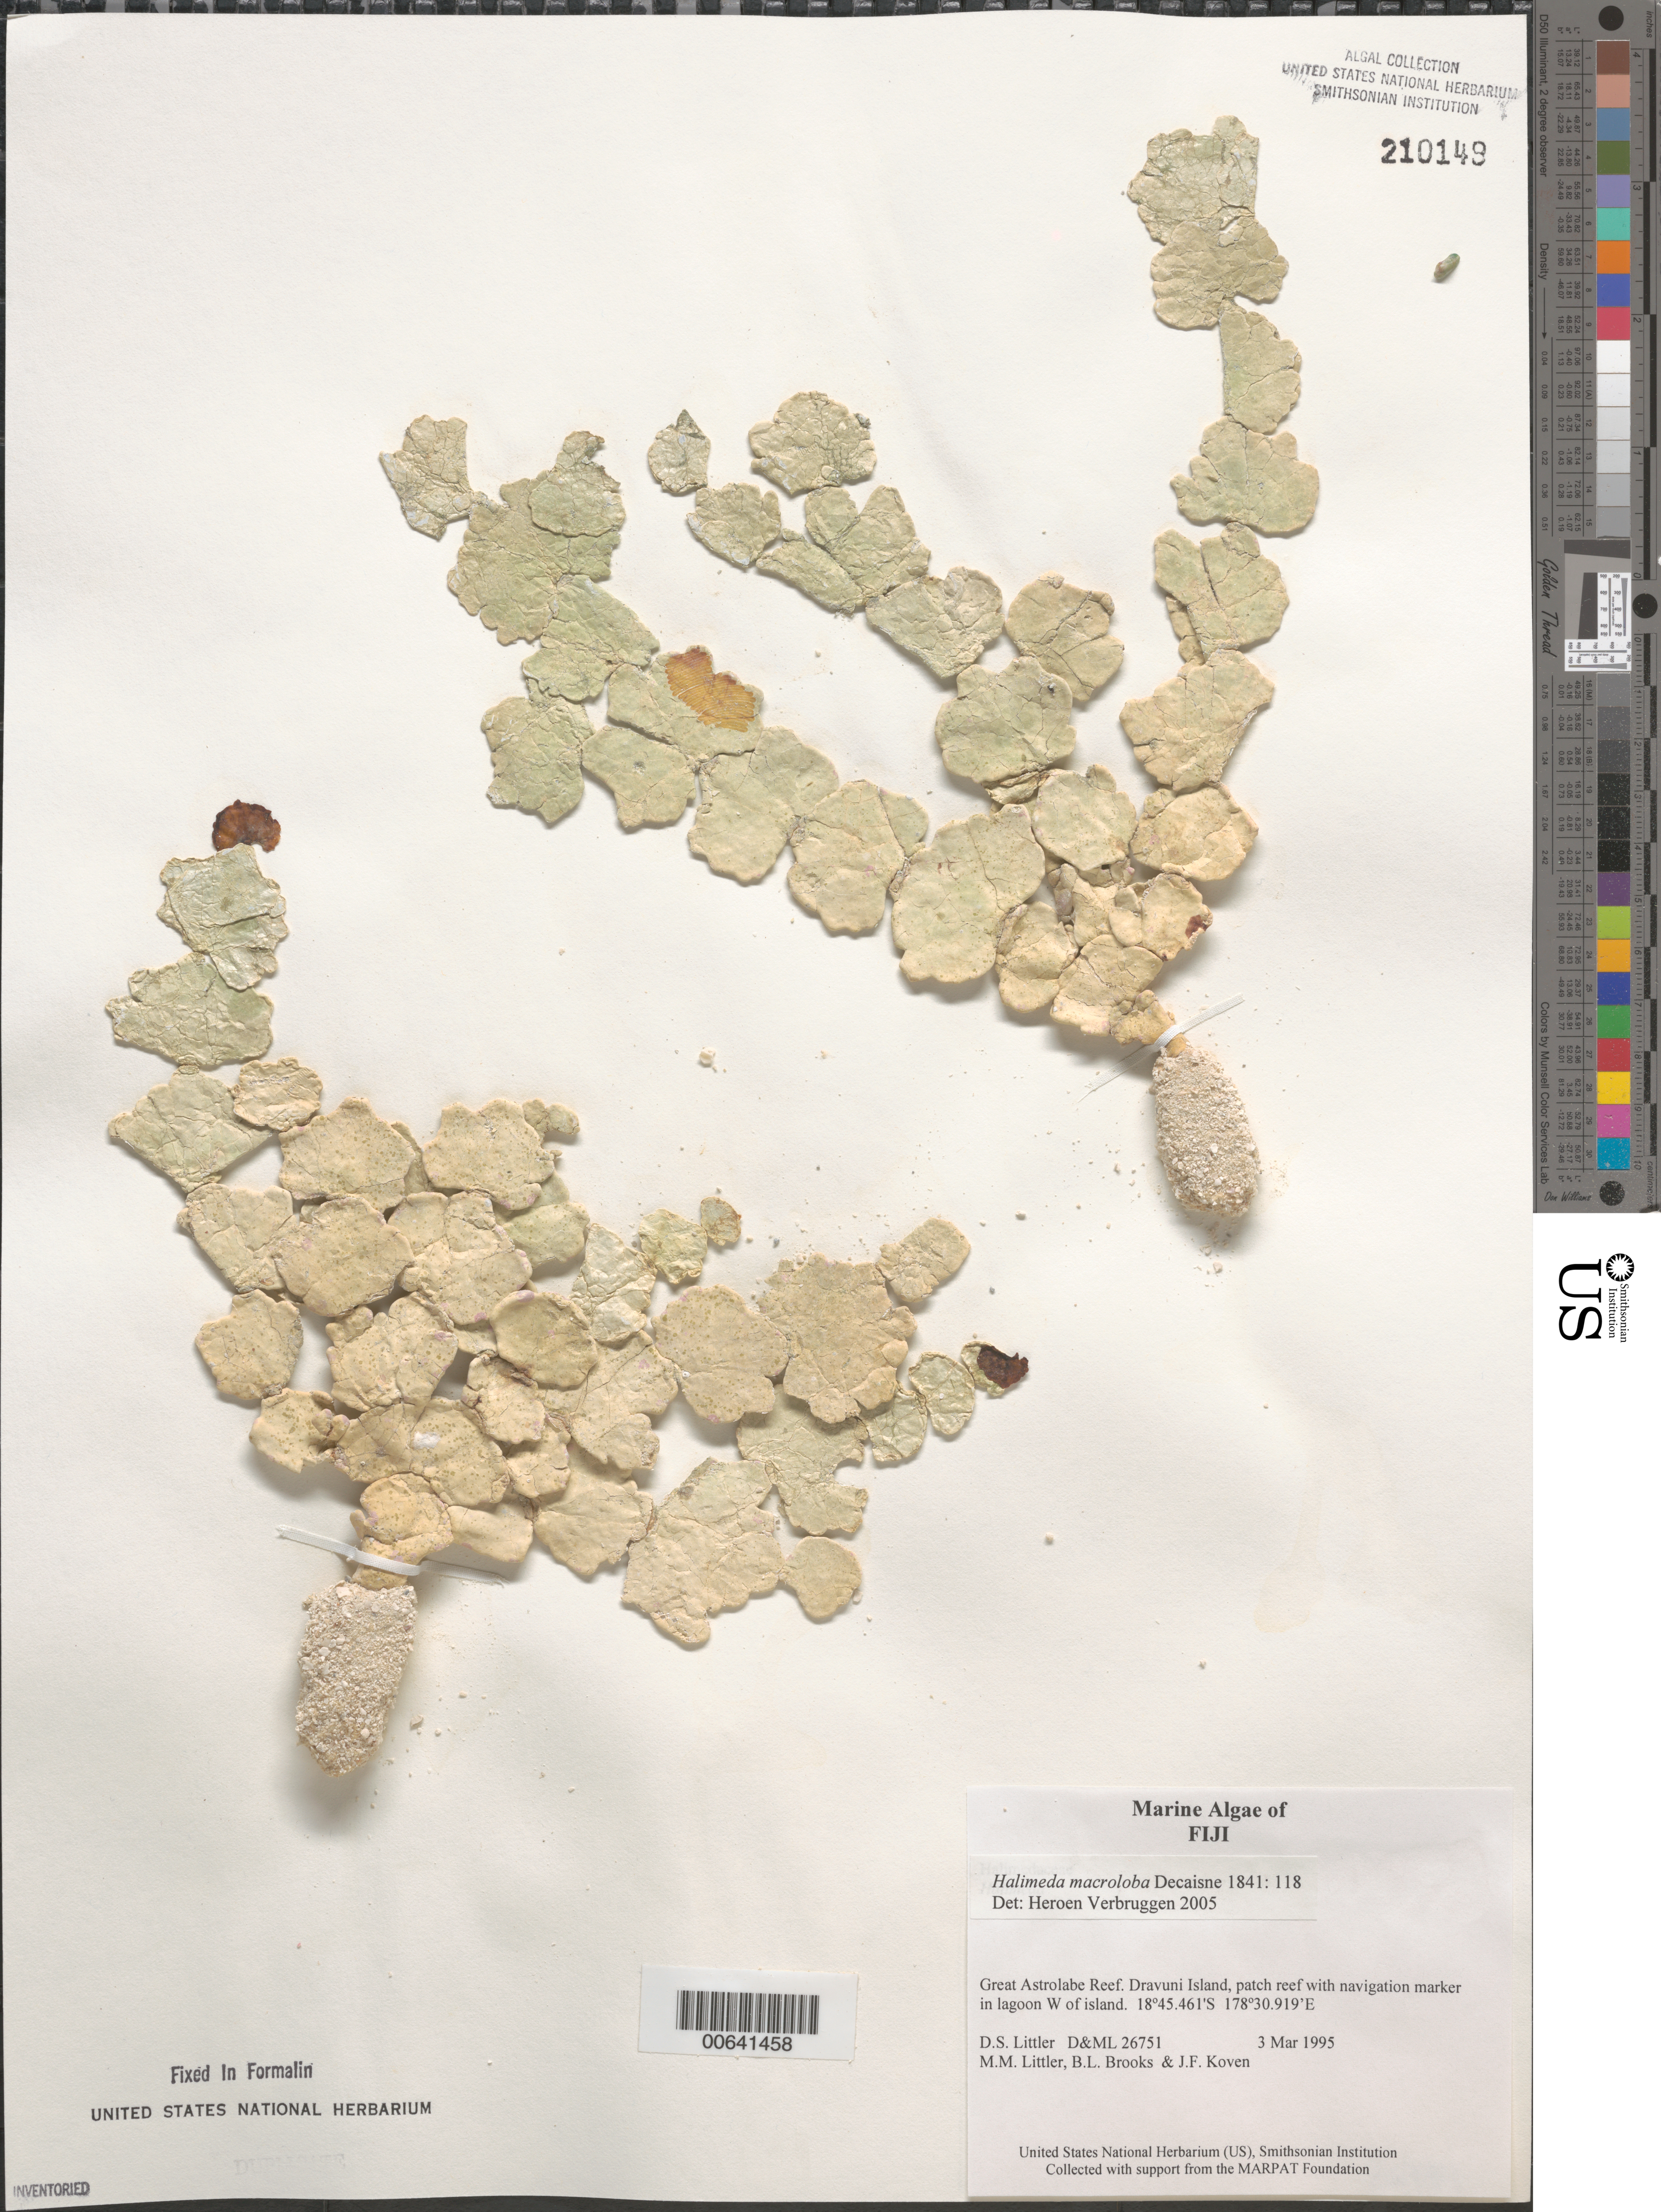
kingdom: Plantae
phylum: Chlorophyta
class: Ulvophyceae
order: Bryopsidales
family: Halimedaceae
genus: Halimeda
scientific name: Halimeda macroloba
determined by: Verbruggen, H.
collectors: D. S. Littler, M. M. Littler, B. Brooks & J. Koven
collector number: D&ML 26751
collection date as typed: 03 Mar 1995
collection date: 1995-03-03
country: Fiji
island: Dravuni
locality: Great Astrolabe Reef, patch reef with navigation marker in lagoon west of island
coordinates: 18 45.461'S, 178 30.919'E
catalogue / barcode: US 210149